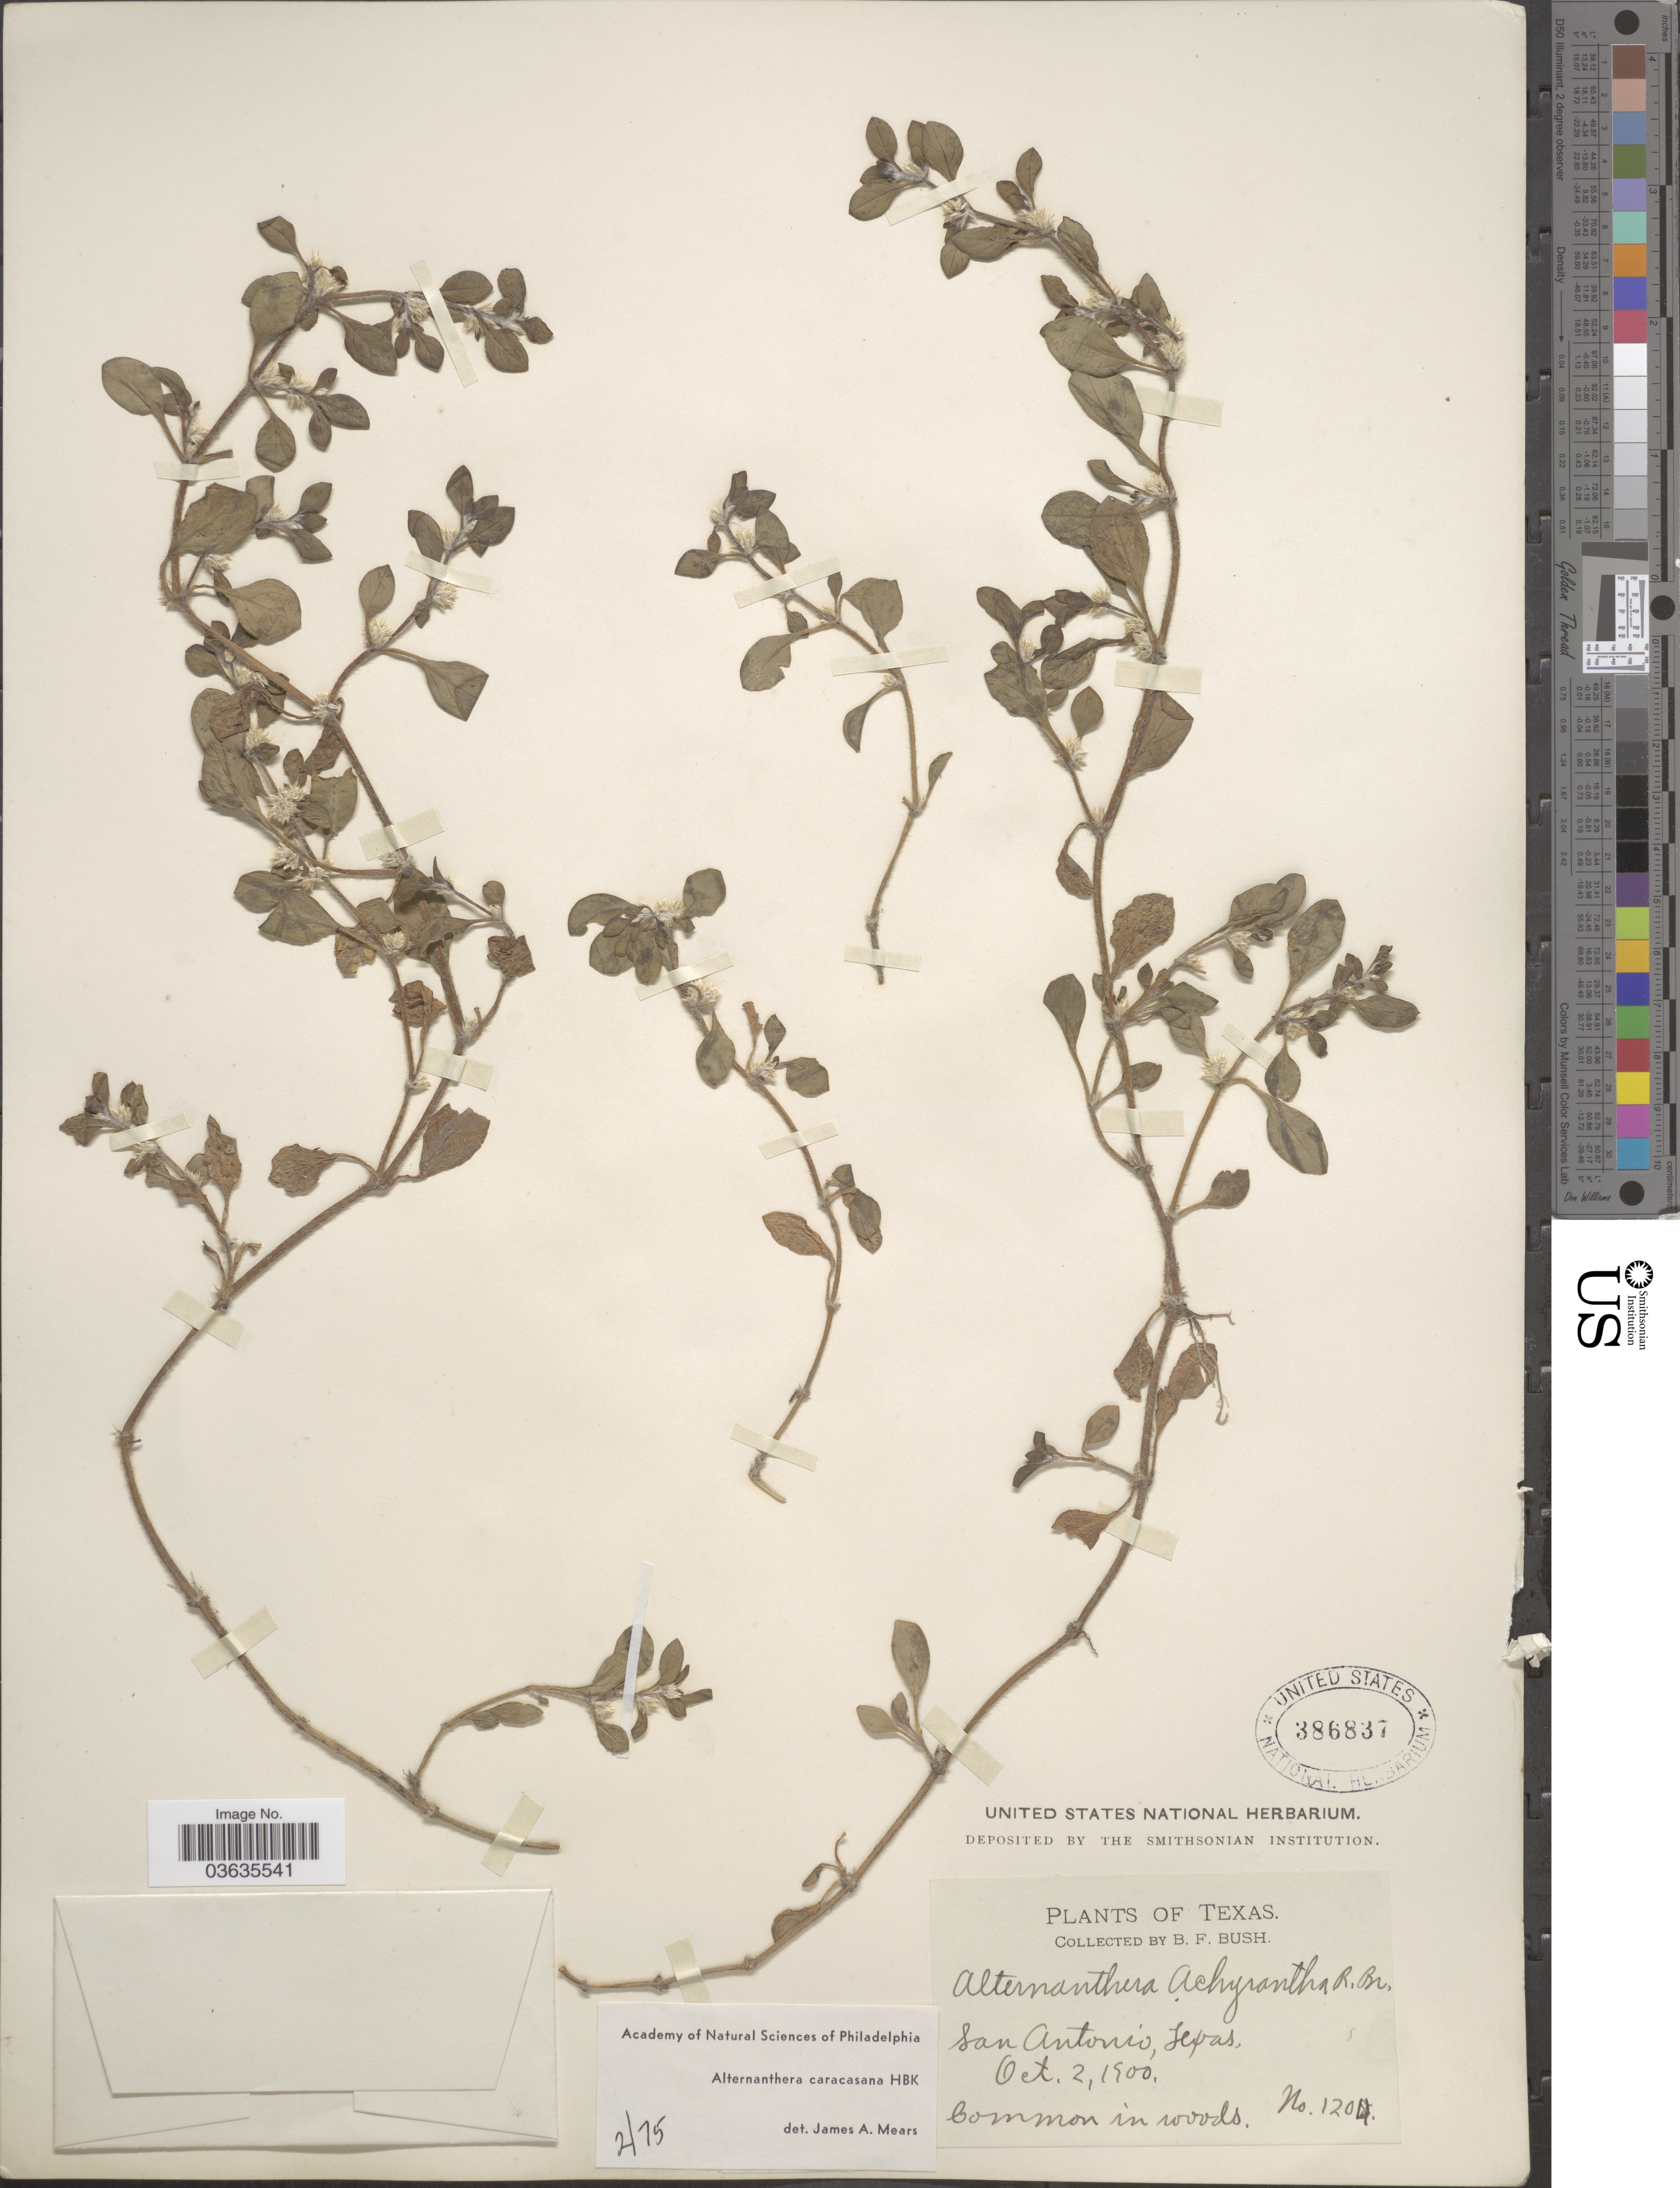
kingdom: Plantae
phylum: Tracheophyta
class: Magnoliopsida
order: Caryophyllales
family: Amaranthaceae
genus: Alternanthera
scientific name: Alternanthera caracasana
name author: Kunth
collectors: B. F. Bush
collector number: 1204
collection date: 1900-10-02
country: United States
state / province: Texas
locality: San Antonio.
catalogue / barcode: US 386837